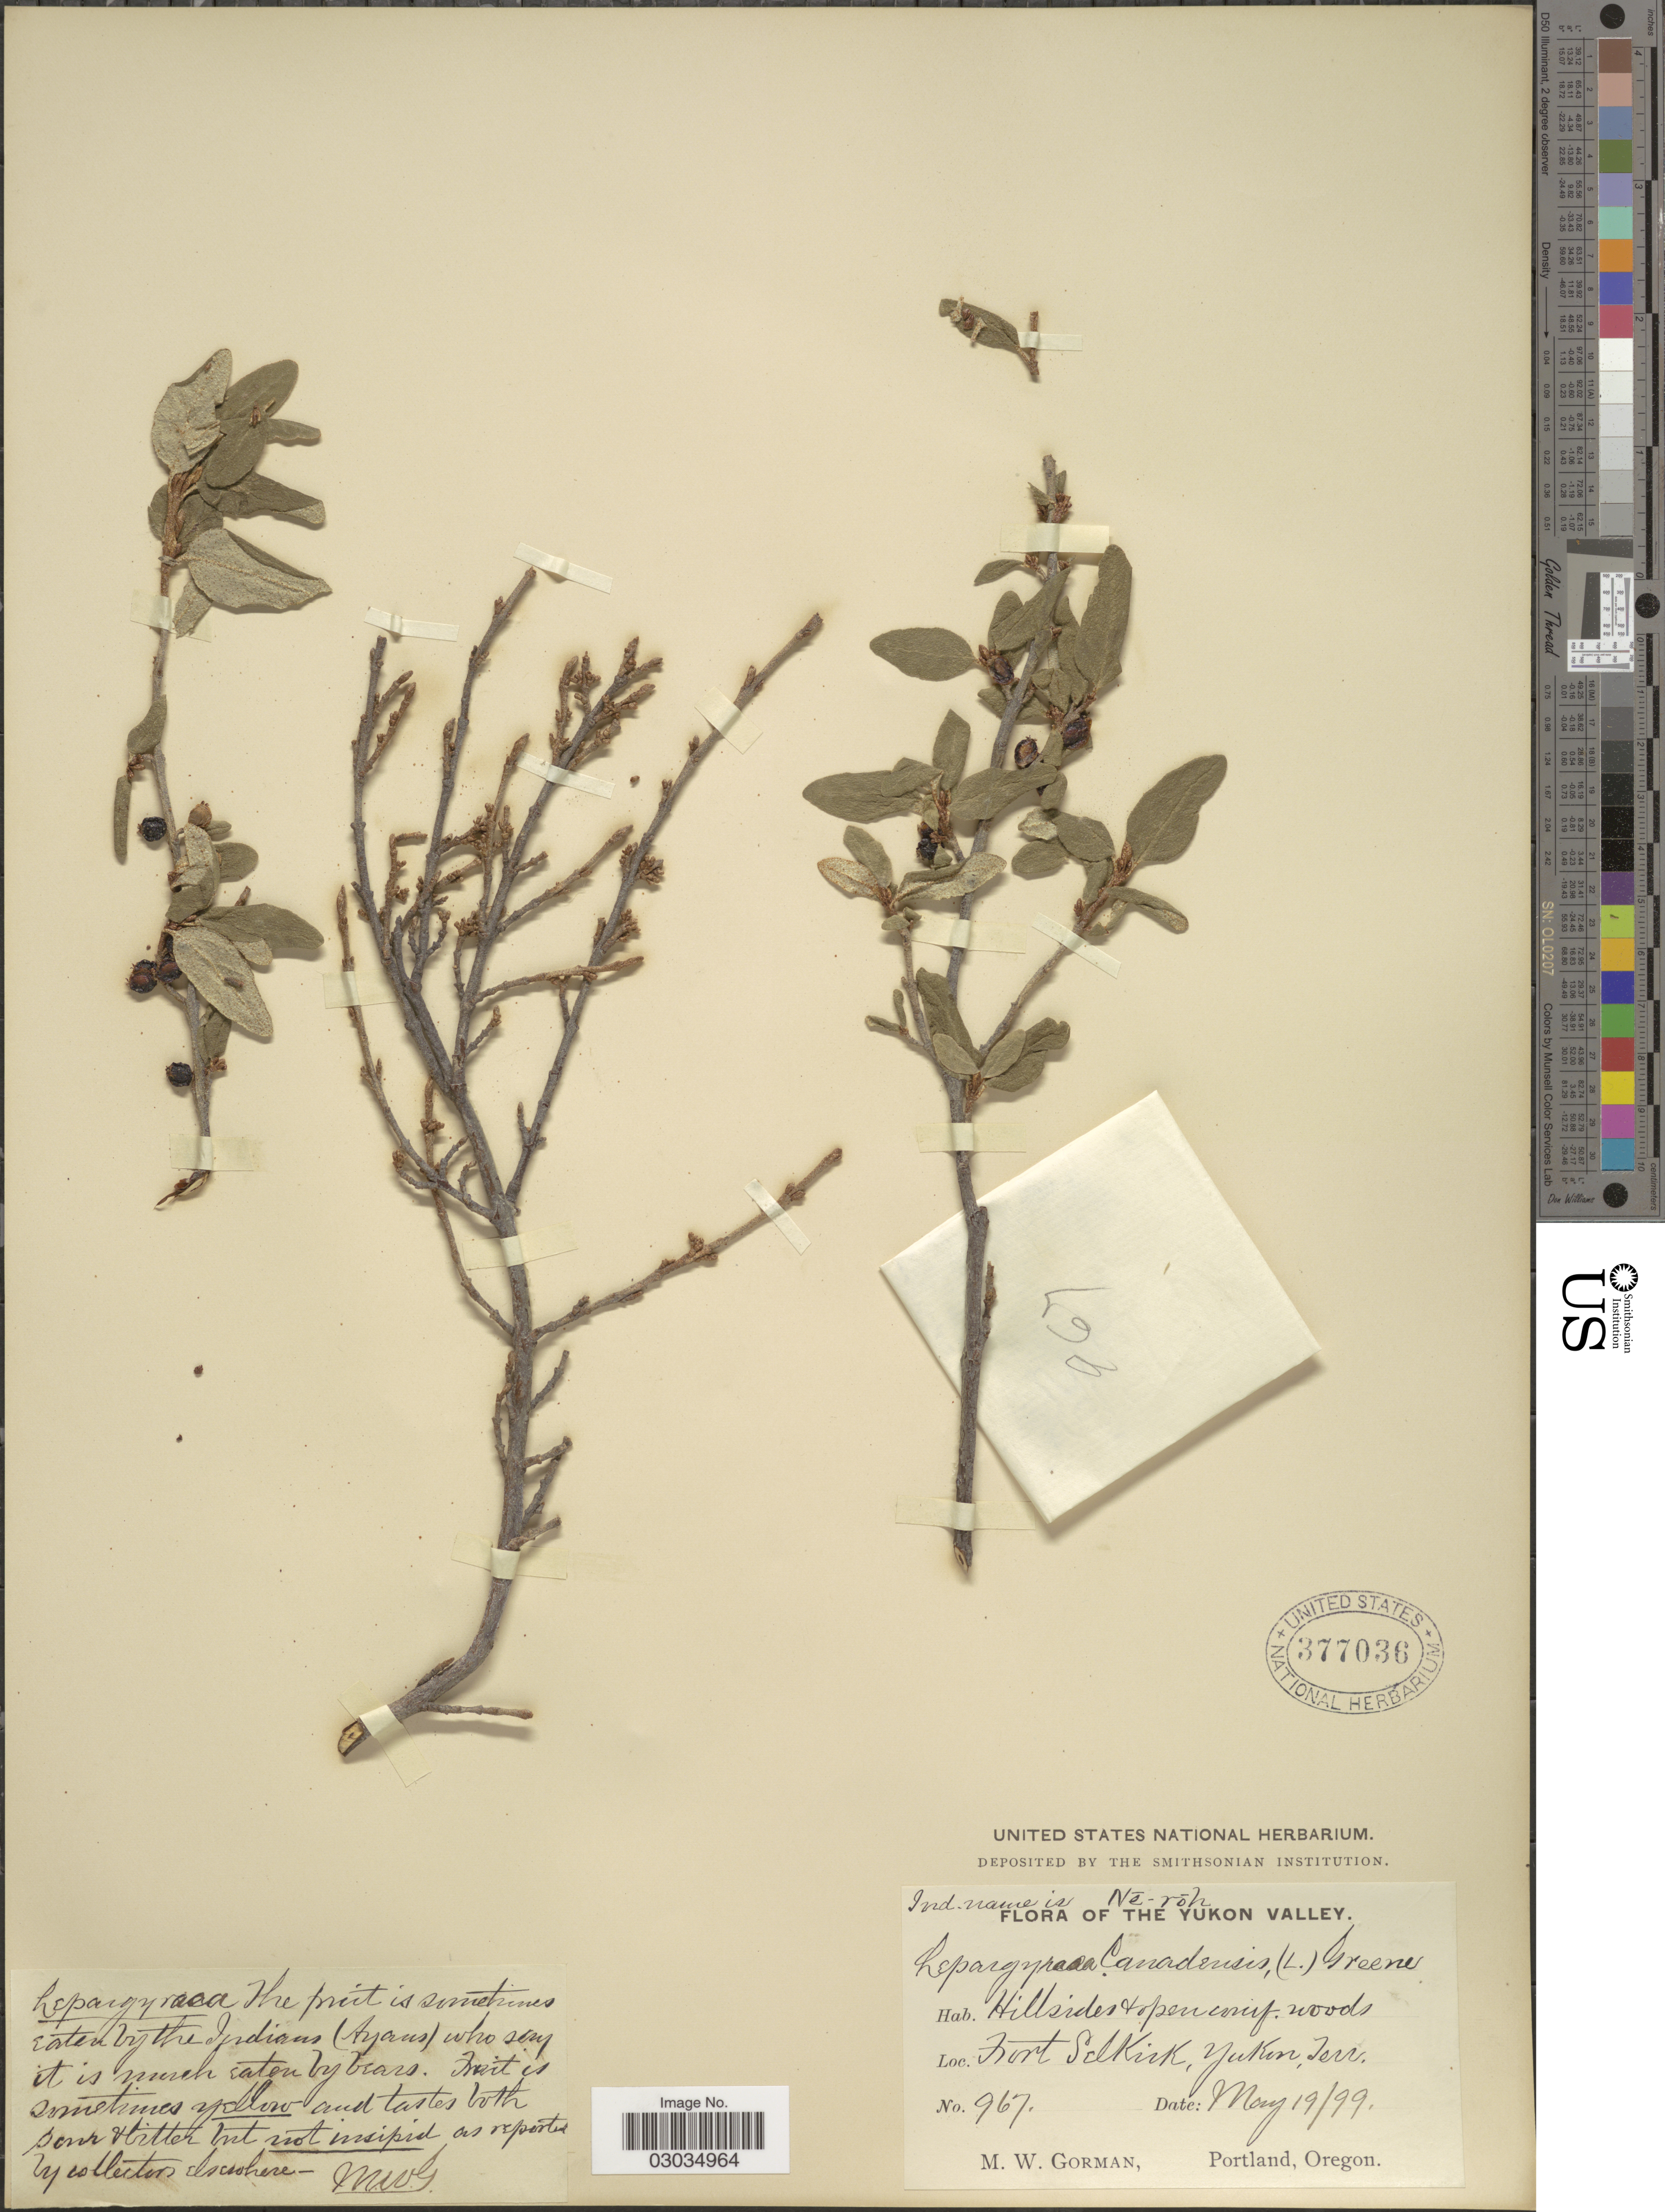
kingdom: Plantae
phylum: Tracheophyta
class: Magnoliopsida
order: Rosales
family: Elaeagnaceae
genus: Shepherdia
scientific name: Shepherdia canadensis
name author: (L.) Nutt.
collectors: M. W. Gorman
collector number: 967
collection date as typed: Transcribed d/m/y: 19/5/99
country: Canada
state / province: Yukon Territory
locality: The Yukon Valley, Fort Selkirk, Yukon Terr.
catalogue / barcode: US 377036